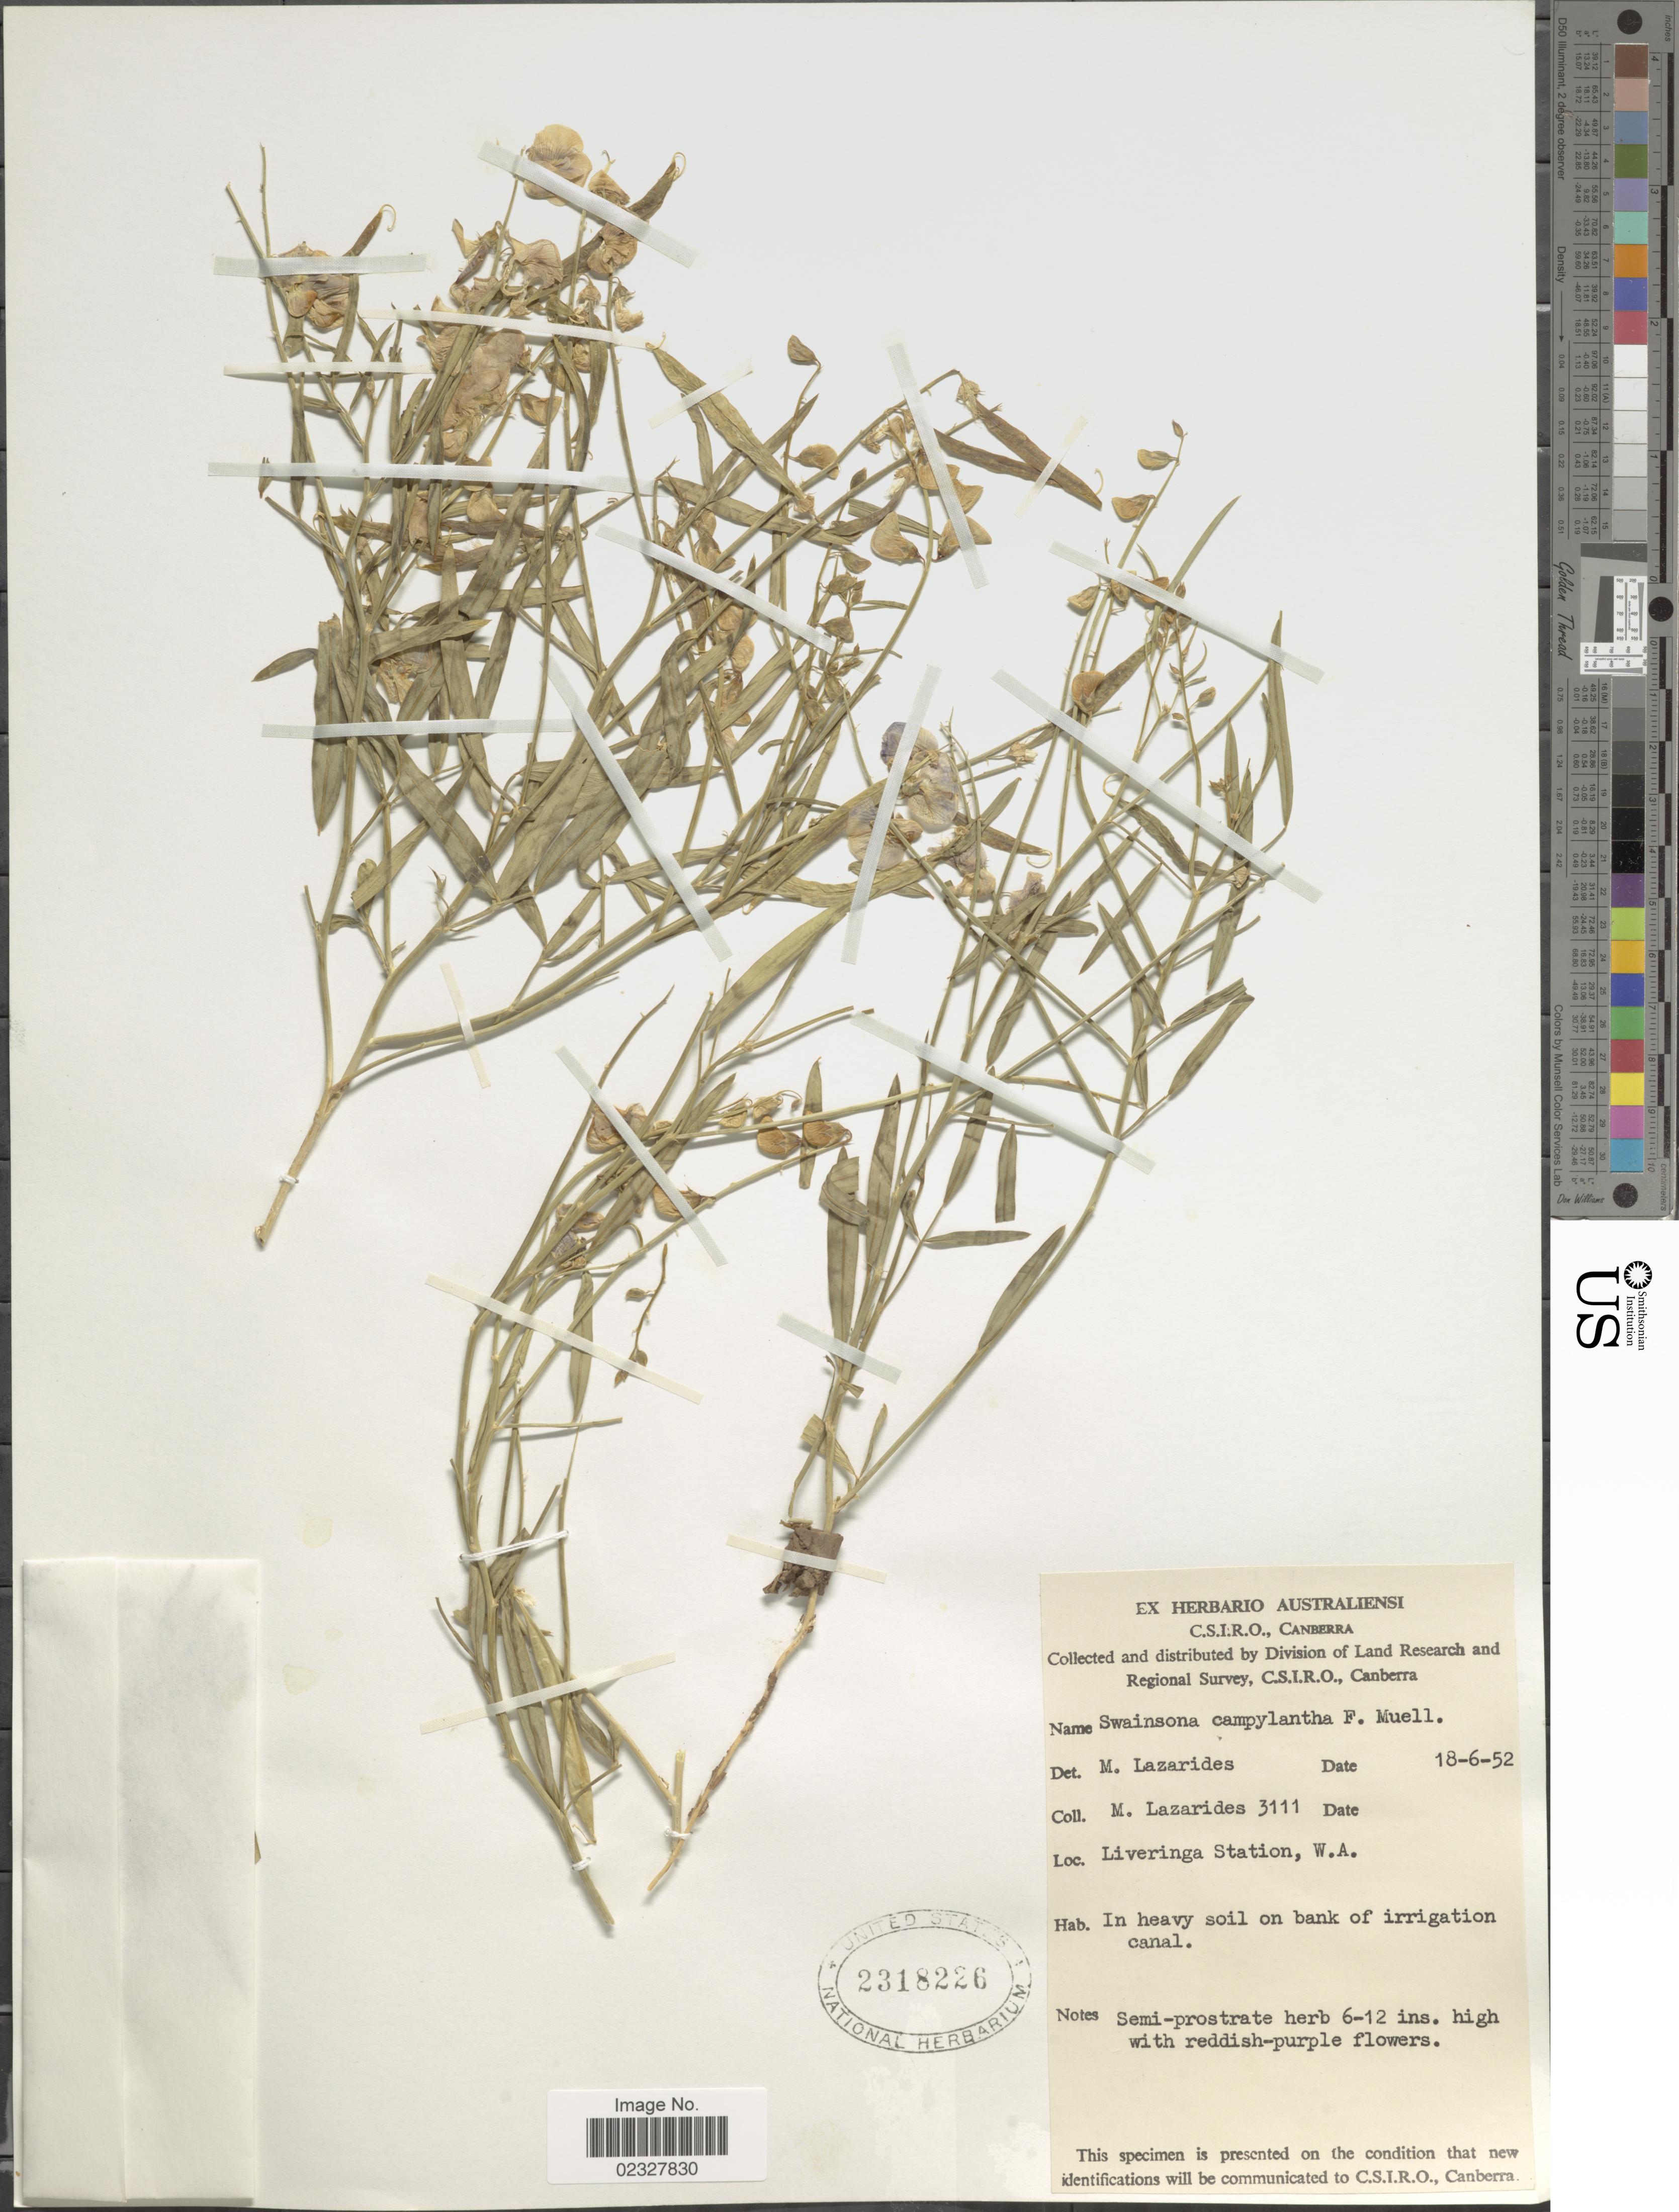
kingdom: Plantae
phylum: Tracheophyta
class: Magnoliopsida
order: Fabales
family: Fabaceae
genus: Swainsona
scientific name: Swainsona campylantha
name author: F. Muell.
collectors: M. Lazarides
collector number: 3111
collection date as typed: Transcribed d/m/y: 18/6/52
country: Australia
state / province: Western Australia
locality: Liveringa Station, W.A.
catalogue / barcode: US 2318226